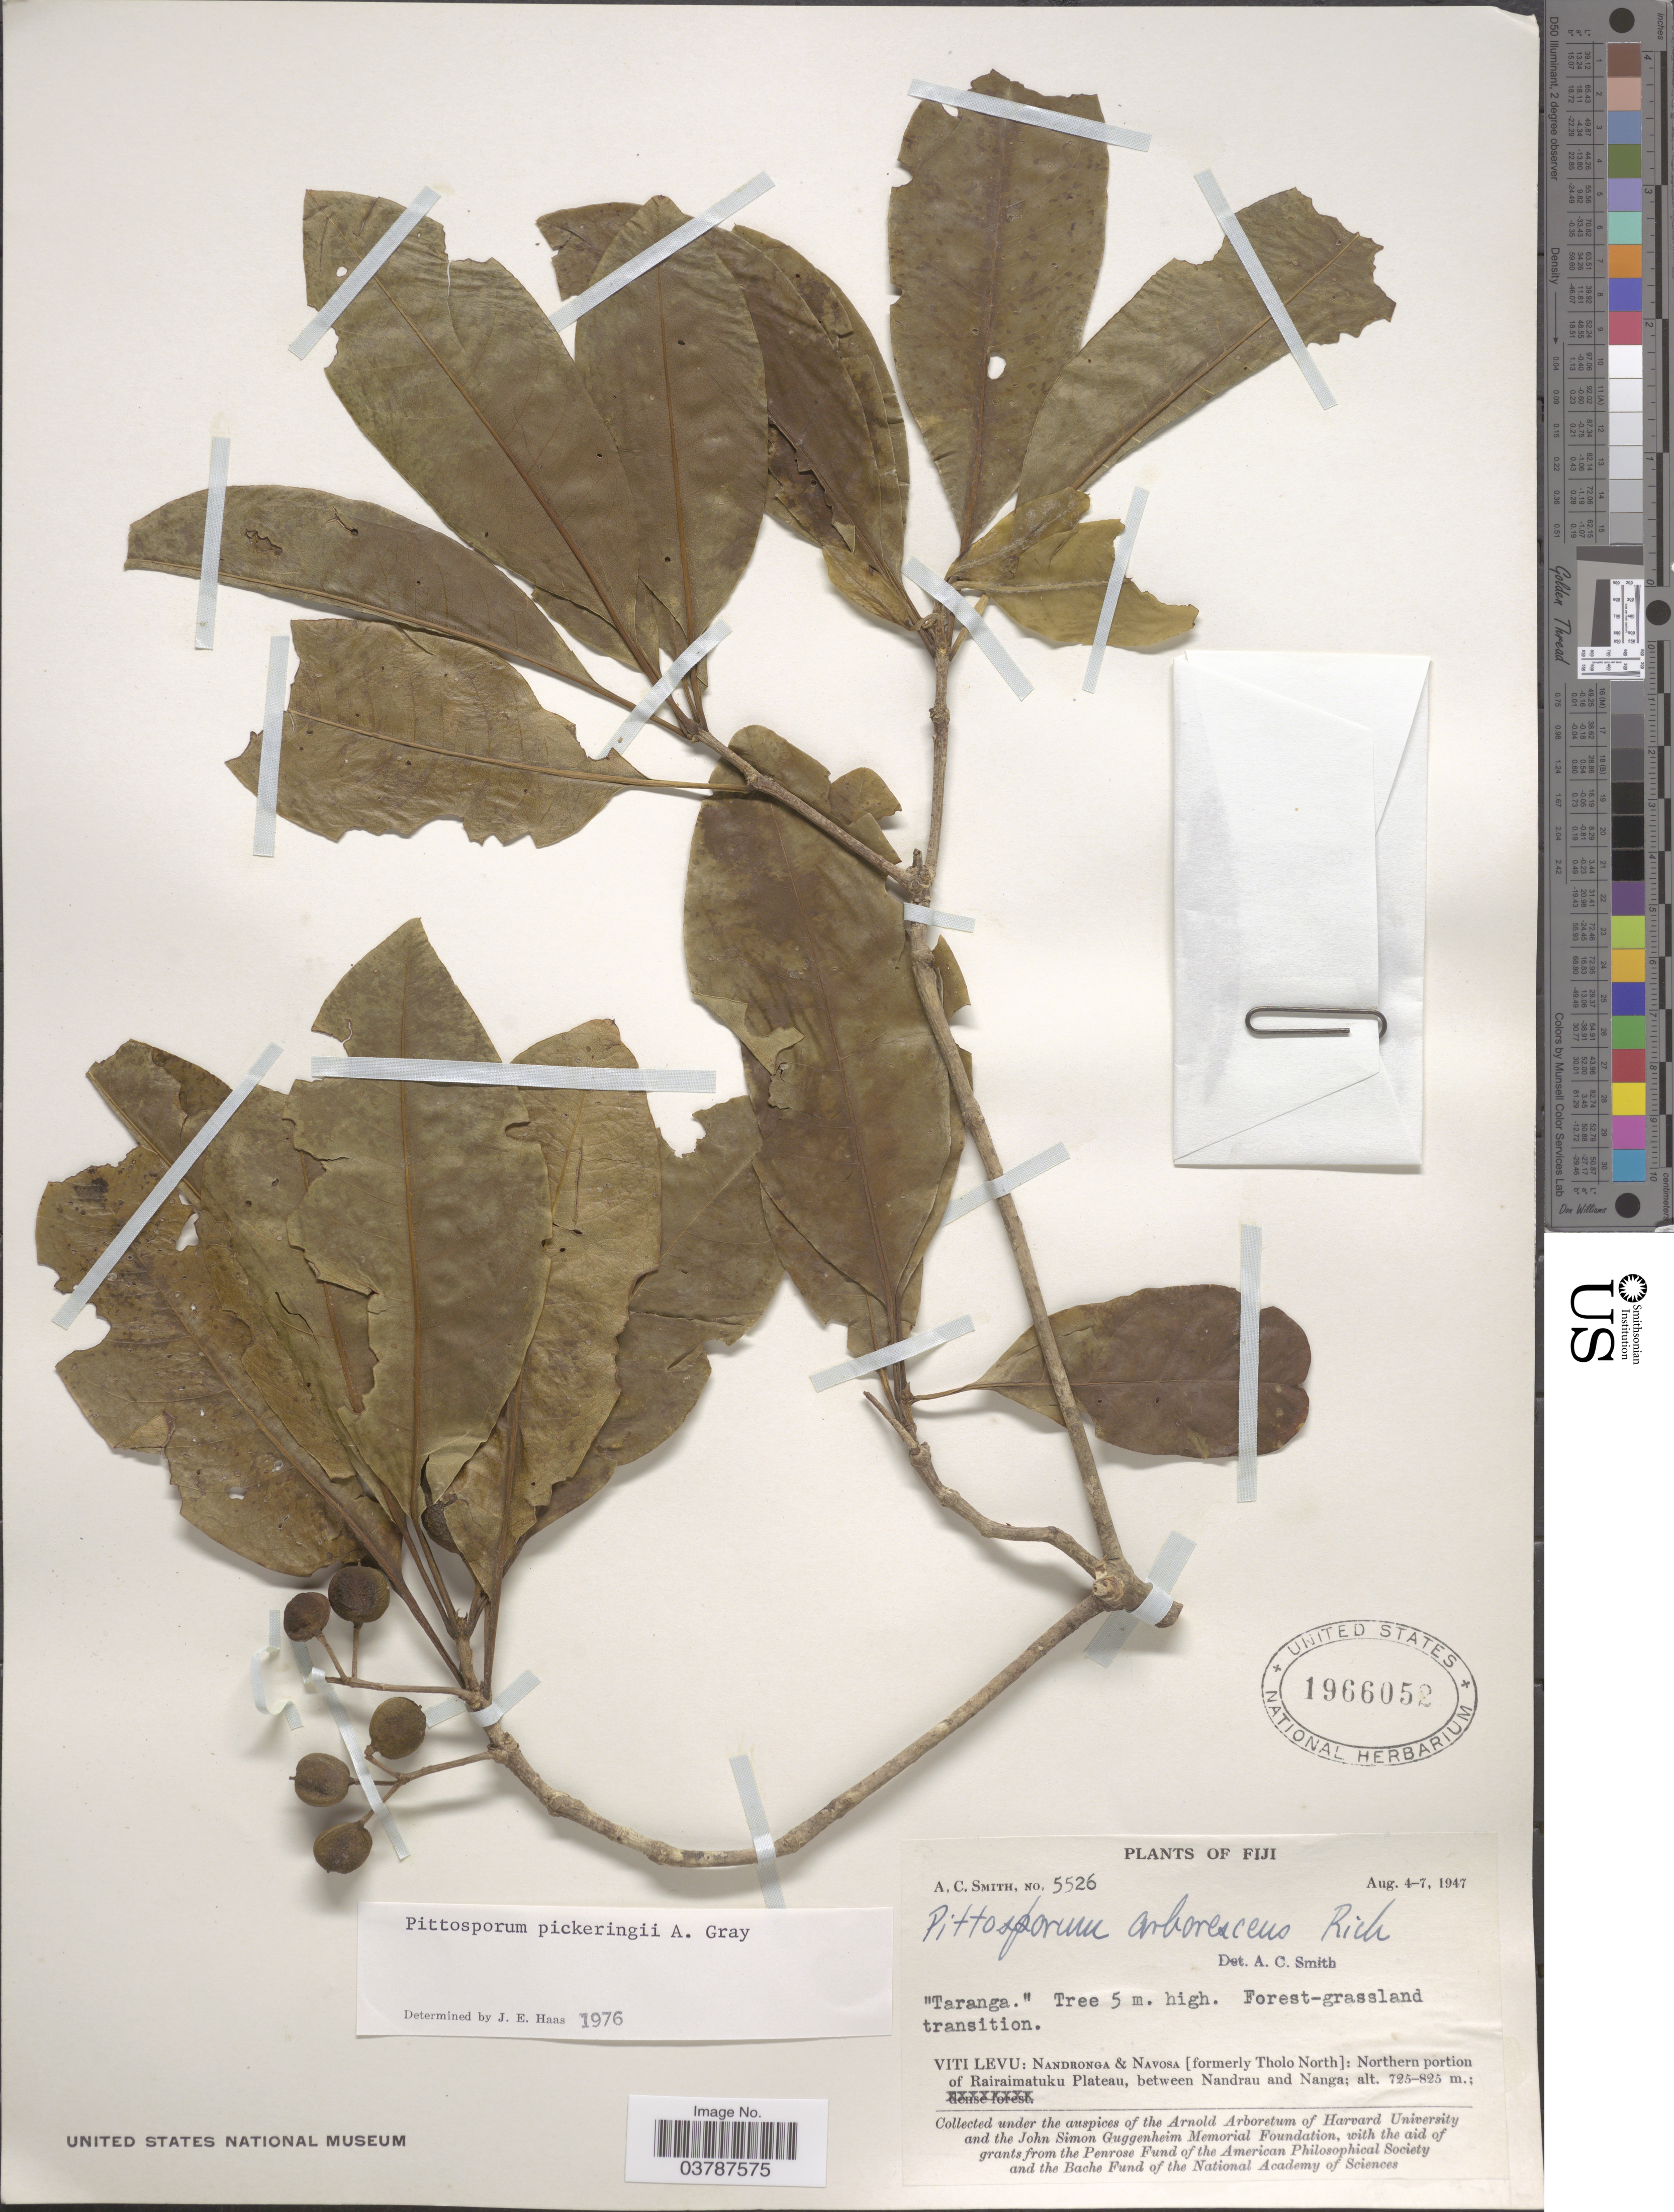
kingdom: Plantae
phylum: Tracheophyta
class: Magnoliopsida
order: Apiales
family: Pittosporaceae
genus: Pittosporum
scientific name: Pittosporum pickeringii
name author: A. Gray in Wilkes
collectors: A. C. Smith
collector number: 5526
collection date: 1947-08-04/1947-08-07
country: Fiji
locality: Viti Levu: Nandronga & Navosa [formerly Tholo North]: Northern portion of Rairaimatuku Plateau, between Nandrau and Nanga.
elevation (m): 725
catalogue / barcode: US 1966052